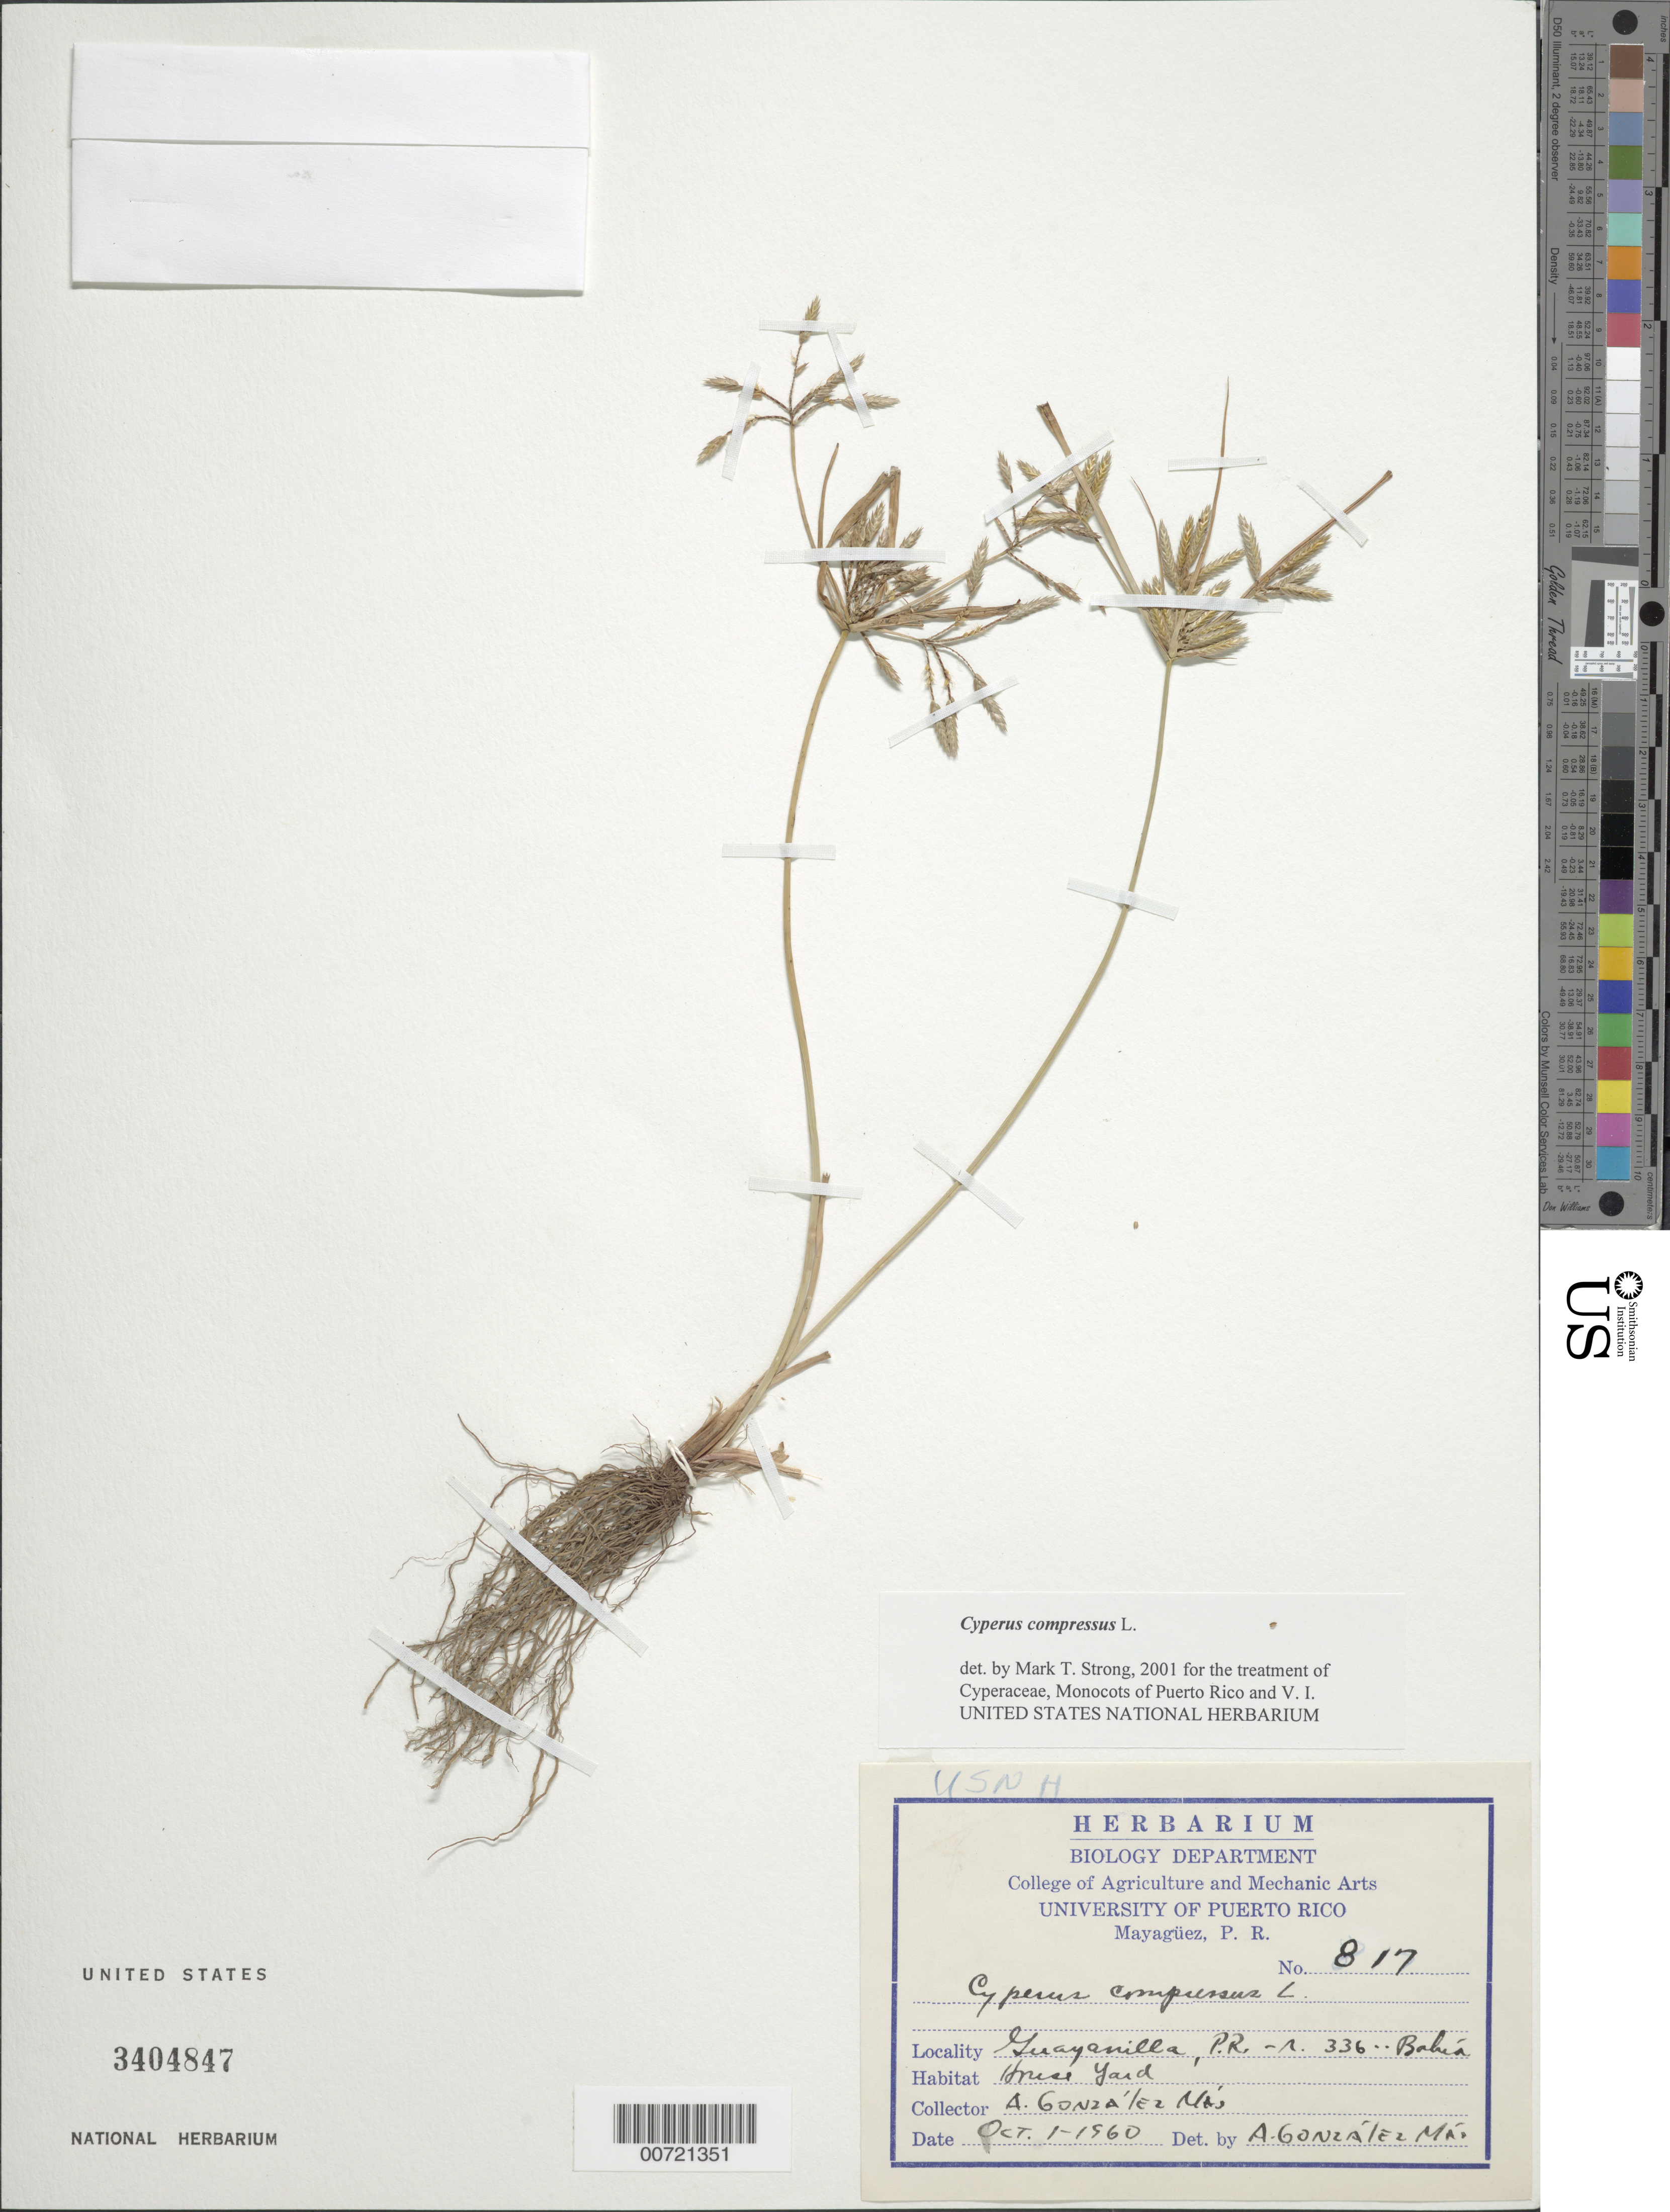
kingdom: Plantae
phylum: Tracheophyta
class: Liliopsida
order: Poales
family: Cyperaceae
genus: Cyperus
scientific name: Cyperus compressus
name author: L.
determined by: Strong, M. T., (US), Smithsonian Institution - National Museum of Natural History (UNITED STATES)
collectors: A. González Más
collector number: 817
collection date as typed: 01 Oct 1960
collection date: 1960-10-01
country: Puerto Rico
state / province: Guayanilla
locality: Guayanilla: Rd. 336. Bahia.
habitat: House yard.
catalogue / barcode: US 3404847